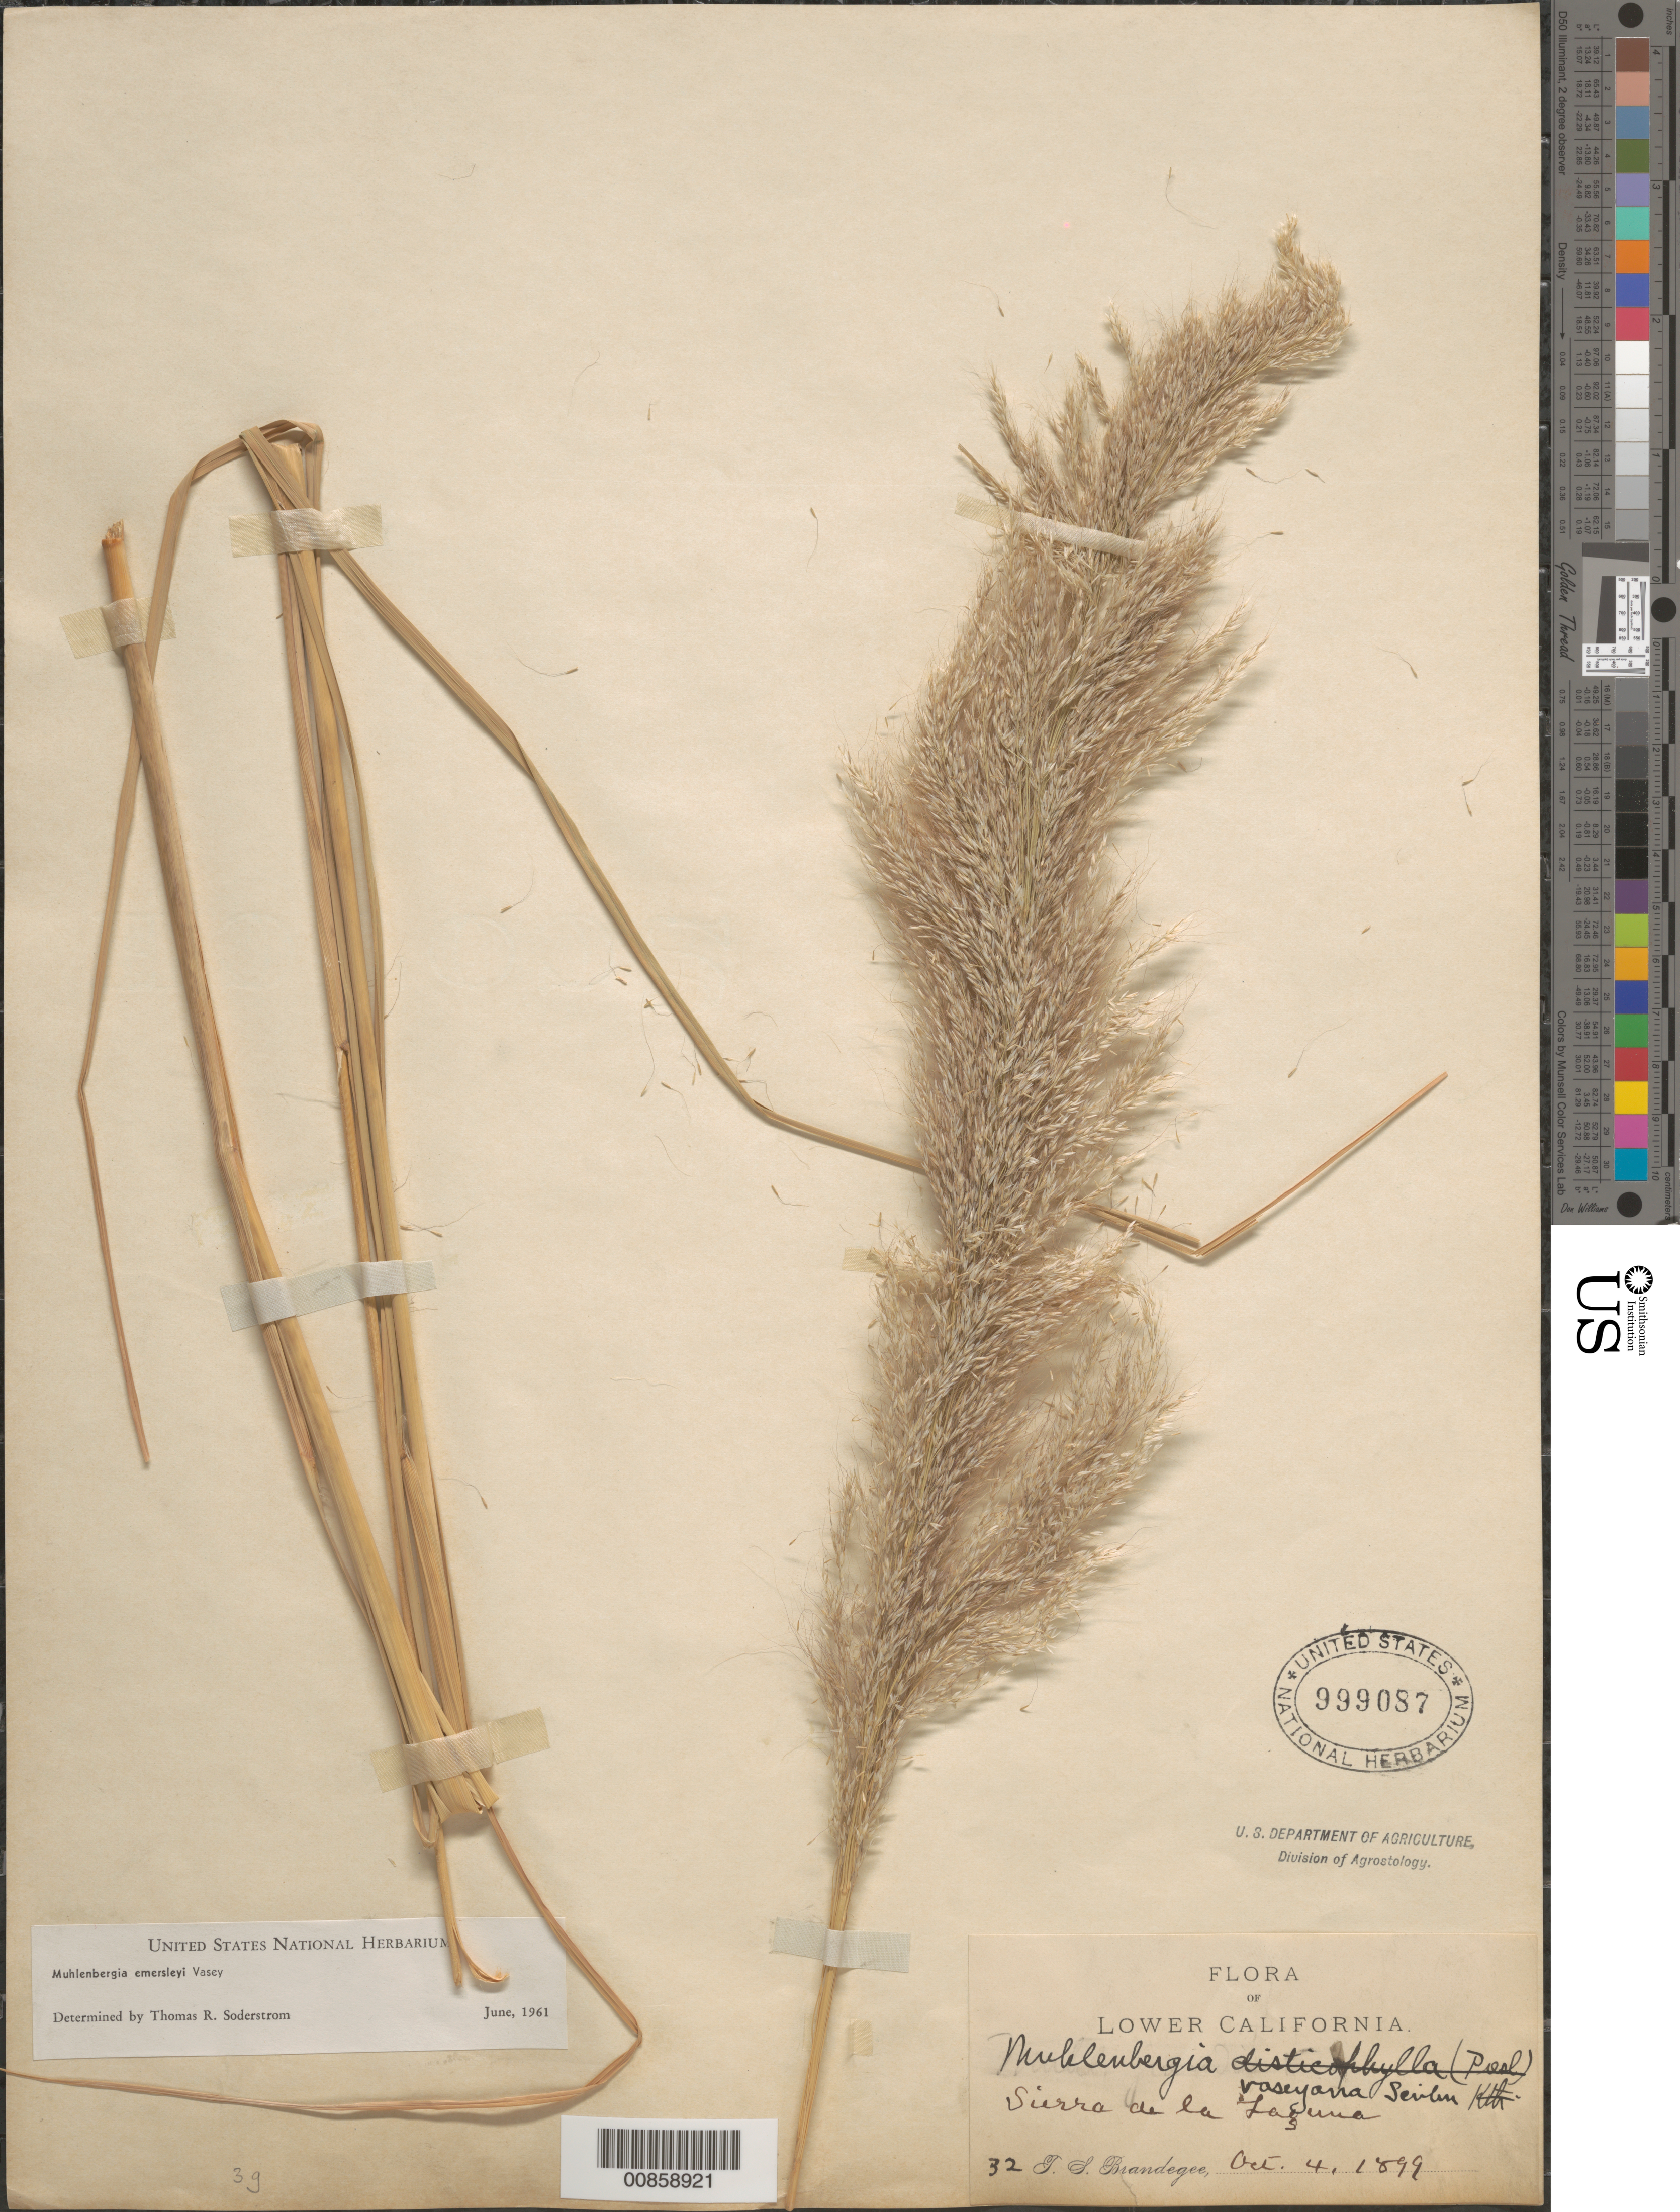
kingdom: Plantae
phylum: Tracheophyta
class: Liliopsida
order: Poales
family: Poaceae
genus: Muhlenbergia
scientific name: Muhlenbergia emersleyi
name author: Vasey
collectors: T. S. Brandegee (herbarium)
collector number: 32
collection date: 1899-10-04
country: Mexico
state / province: Baja California Sur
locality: Lower California. Sierra de la Laguna.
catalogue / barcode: US 999087